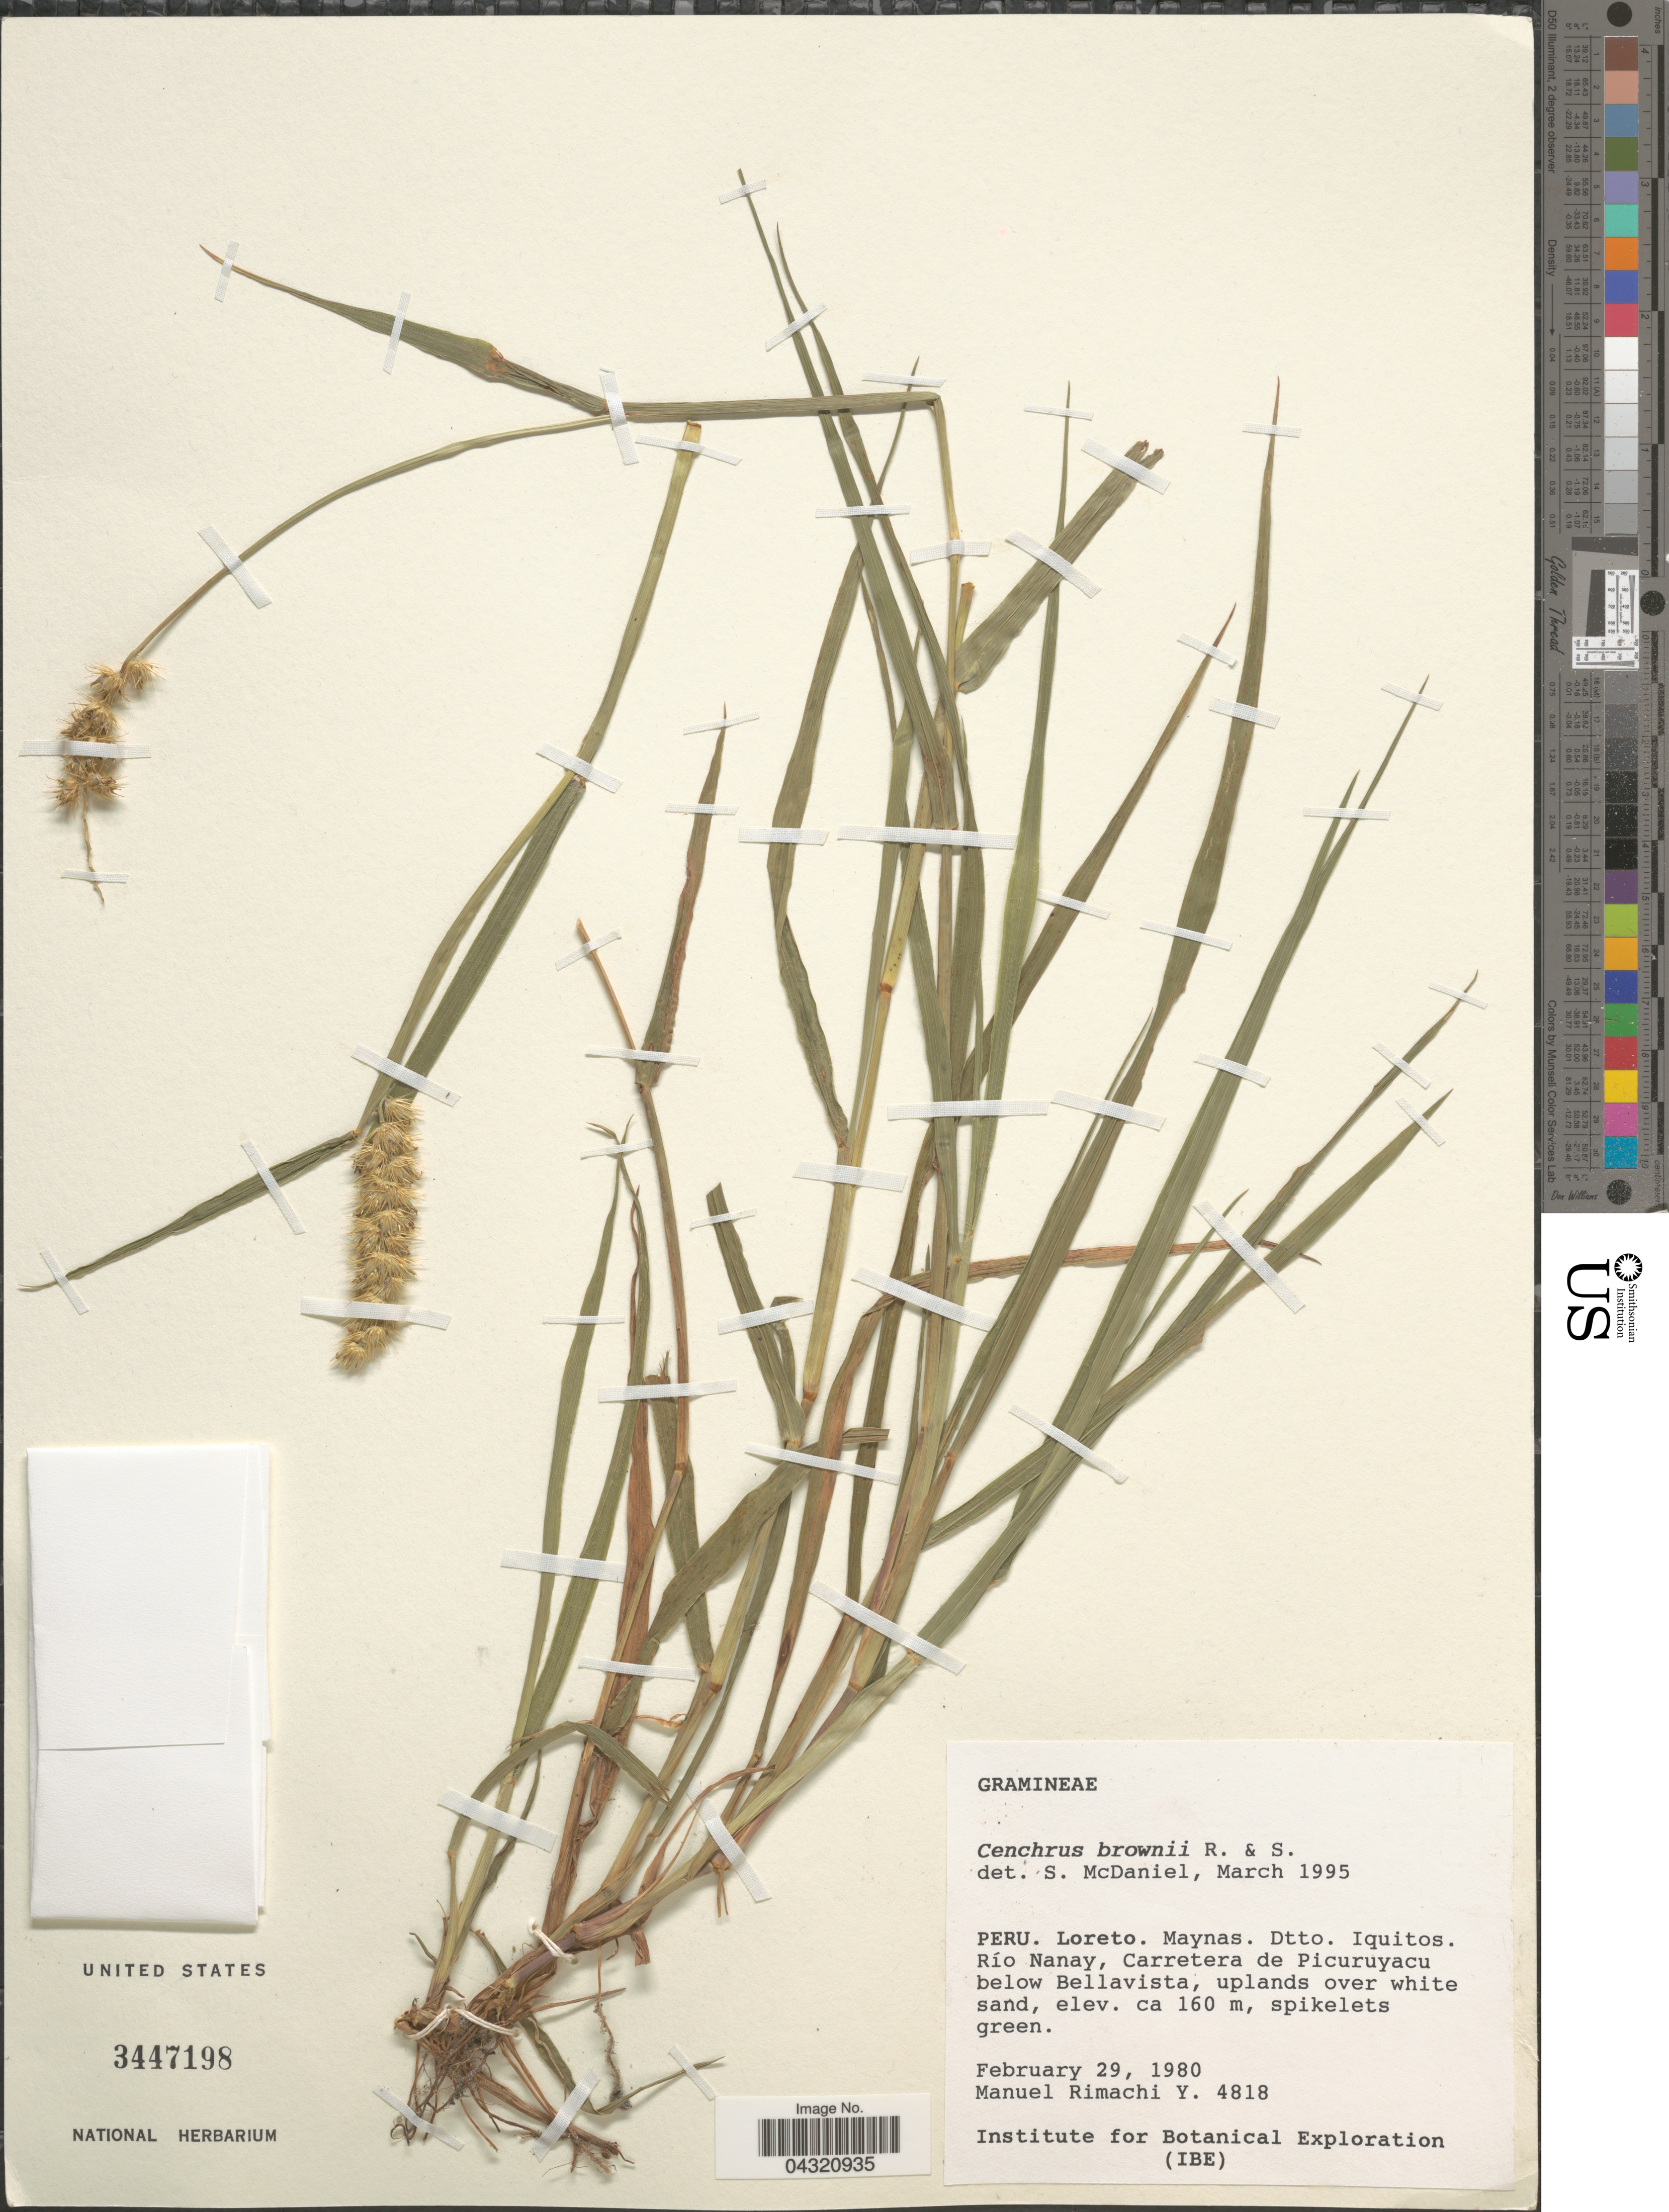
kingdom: Plantae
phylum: Tracheophyta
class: Liliopsida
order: Poales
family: Poaceae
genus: Cenchrus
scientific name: Cenchrus brownii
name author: Roem. & Schult.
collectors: M. Rimachi Y.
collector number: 4818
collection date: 1980-02-29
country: Peru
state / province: Loreto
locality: Maynas. Dtto. Iquitos. Río Nanay, Carretera de Picuruyacu below Bellavista.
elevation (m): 160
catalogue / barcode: US 3447198